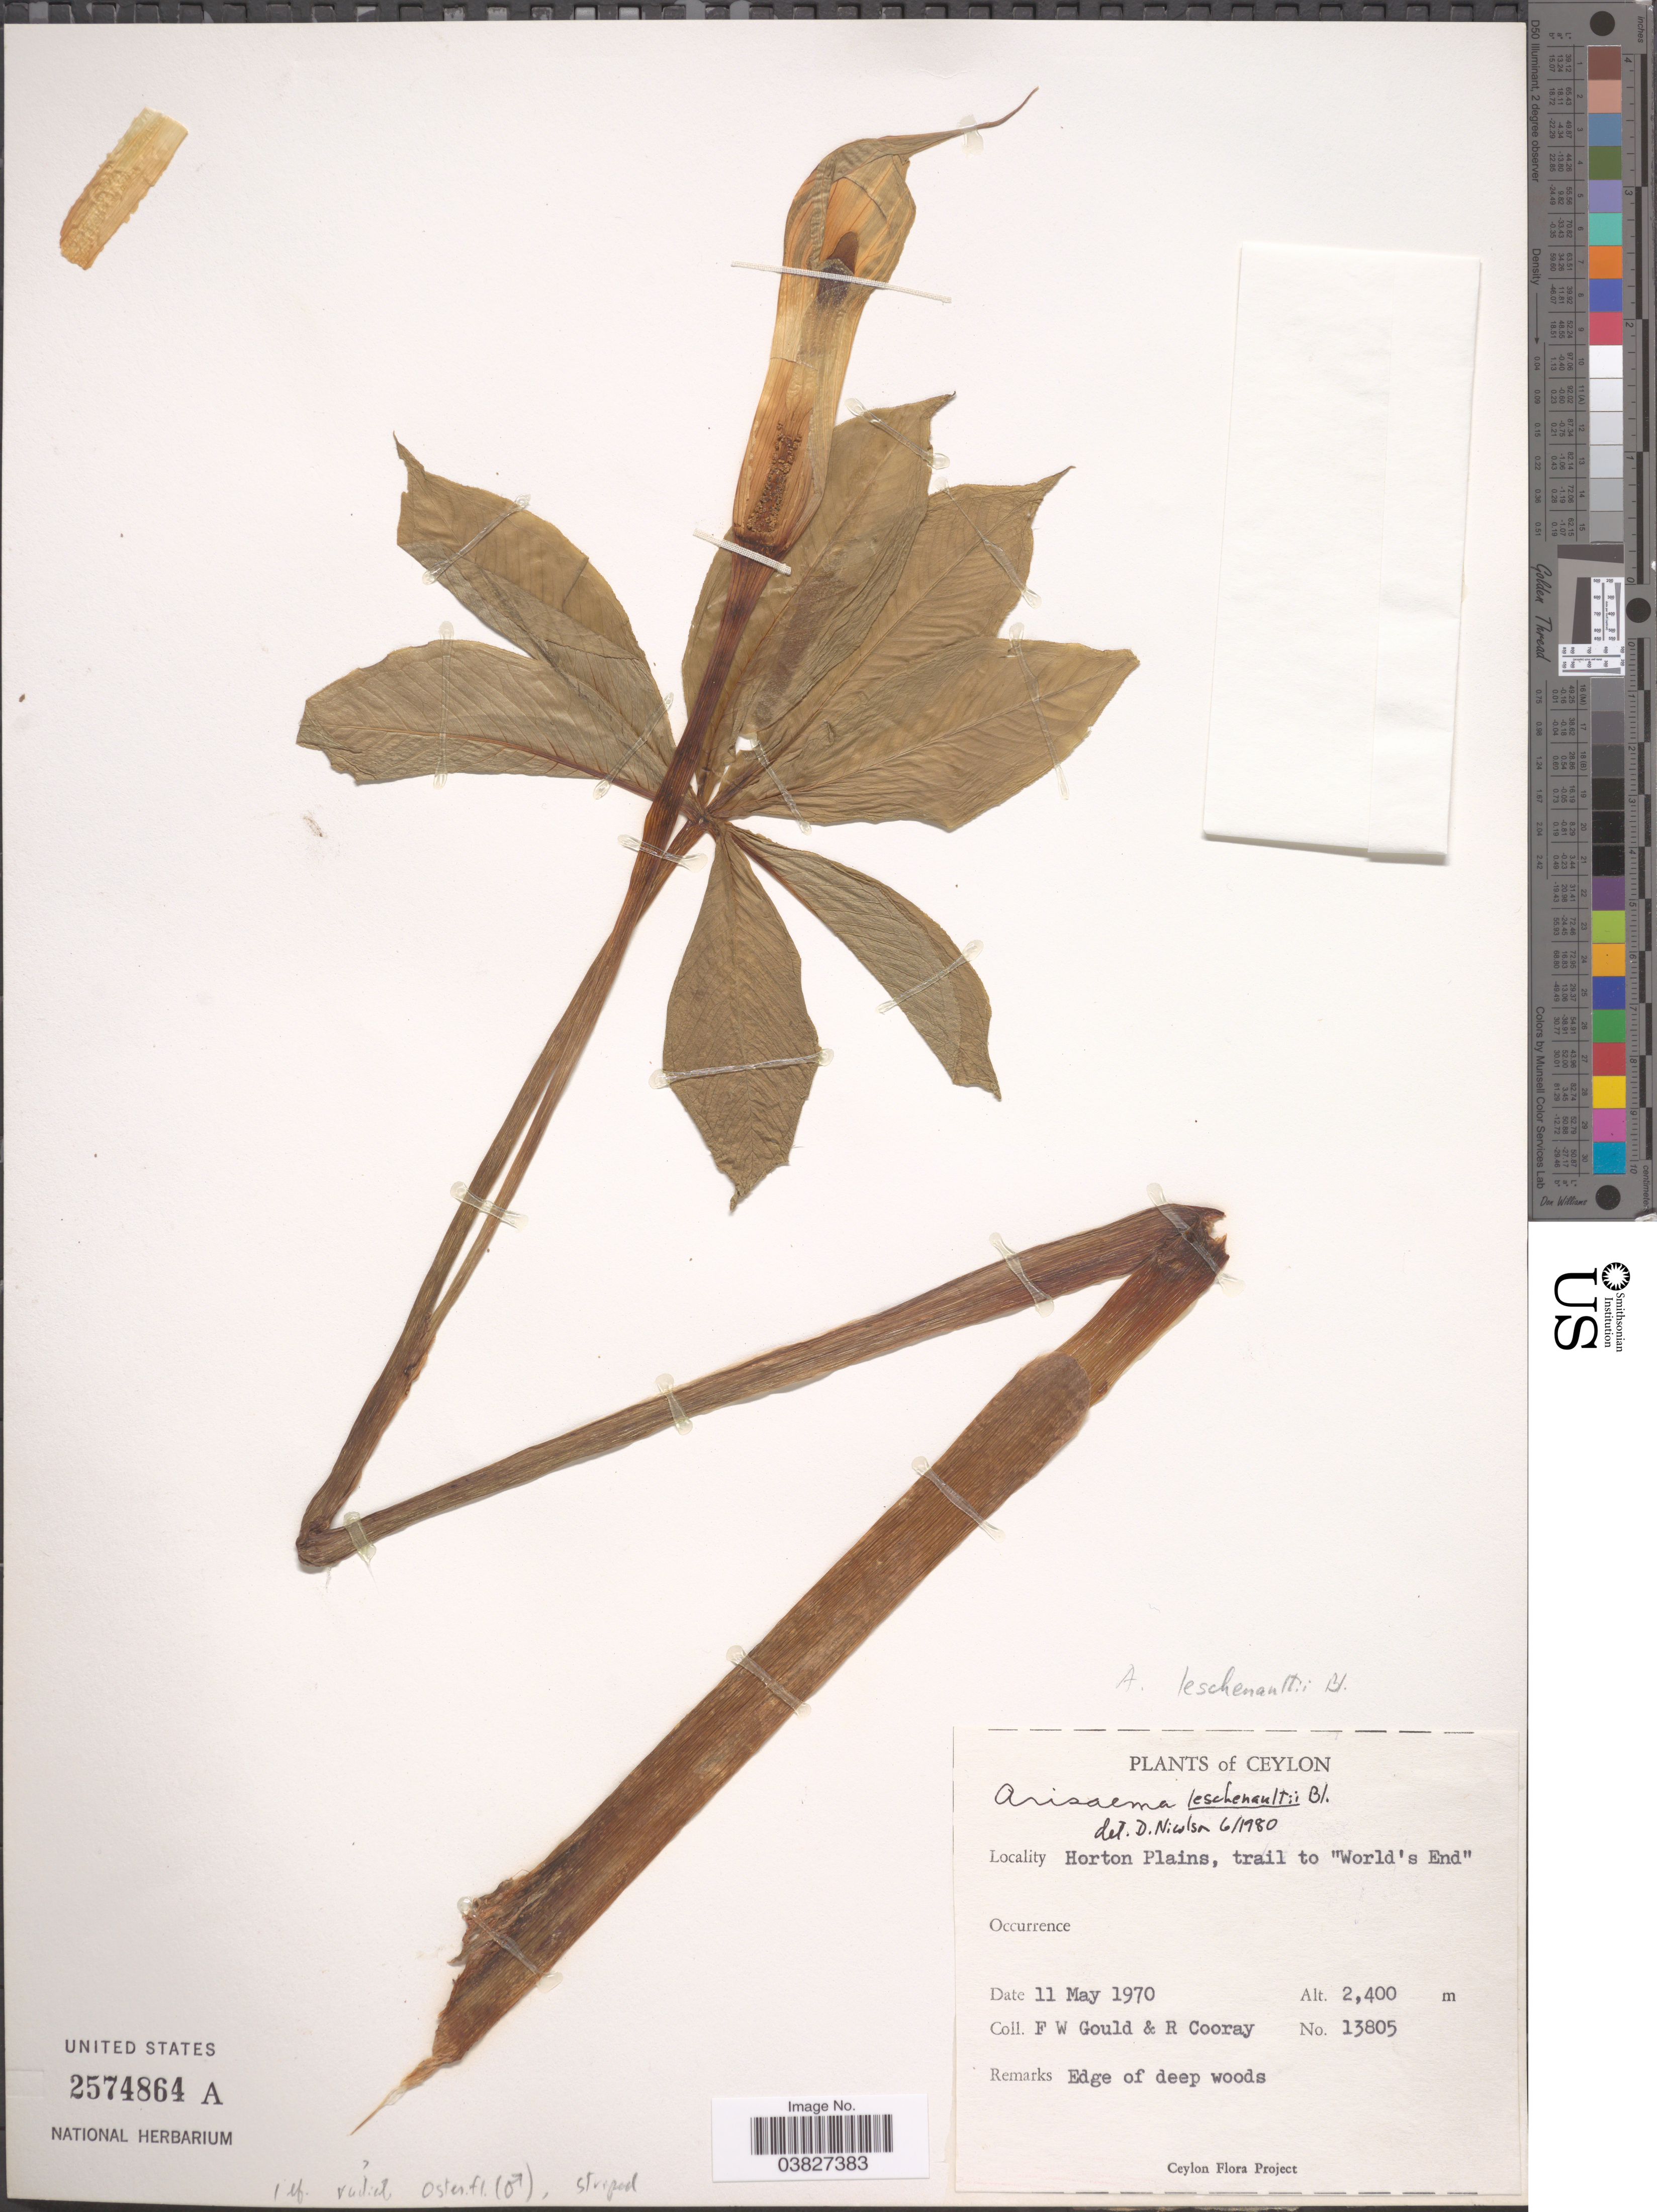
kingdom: Plantae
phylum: Tracheophyta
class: Liliopsida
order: Alismatales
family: Araceae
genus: Arisaema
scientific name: Arisaema leschenaultii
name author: Blume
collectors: F. W. Gould & R. Cooray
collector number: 13805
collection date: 1970-05-11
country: Sri Lanka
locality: Ceylon. Horton Plains, trail to "World's End".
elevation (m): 2400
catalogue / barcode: US 2574864A